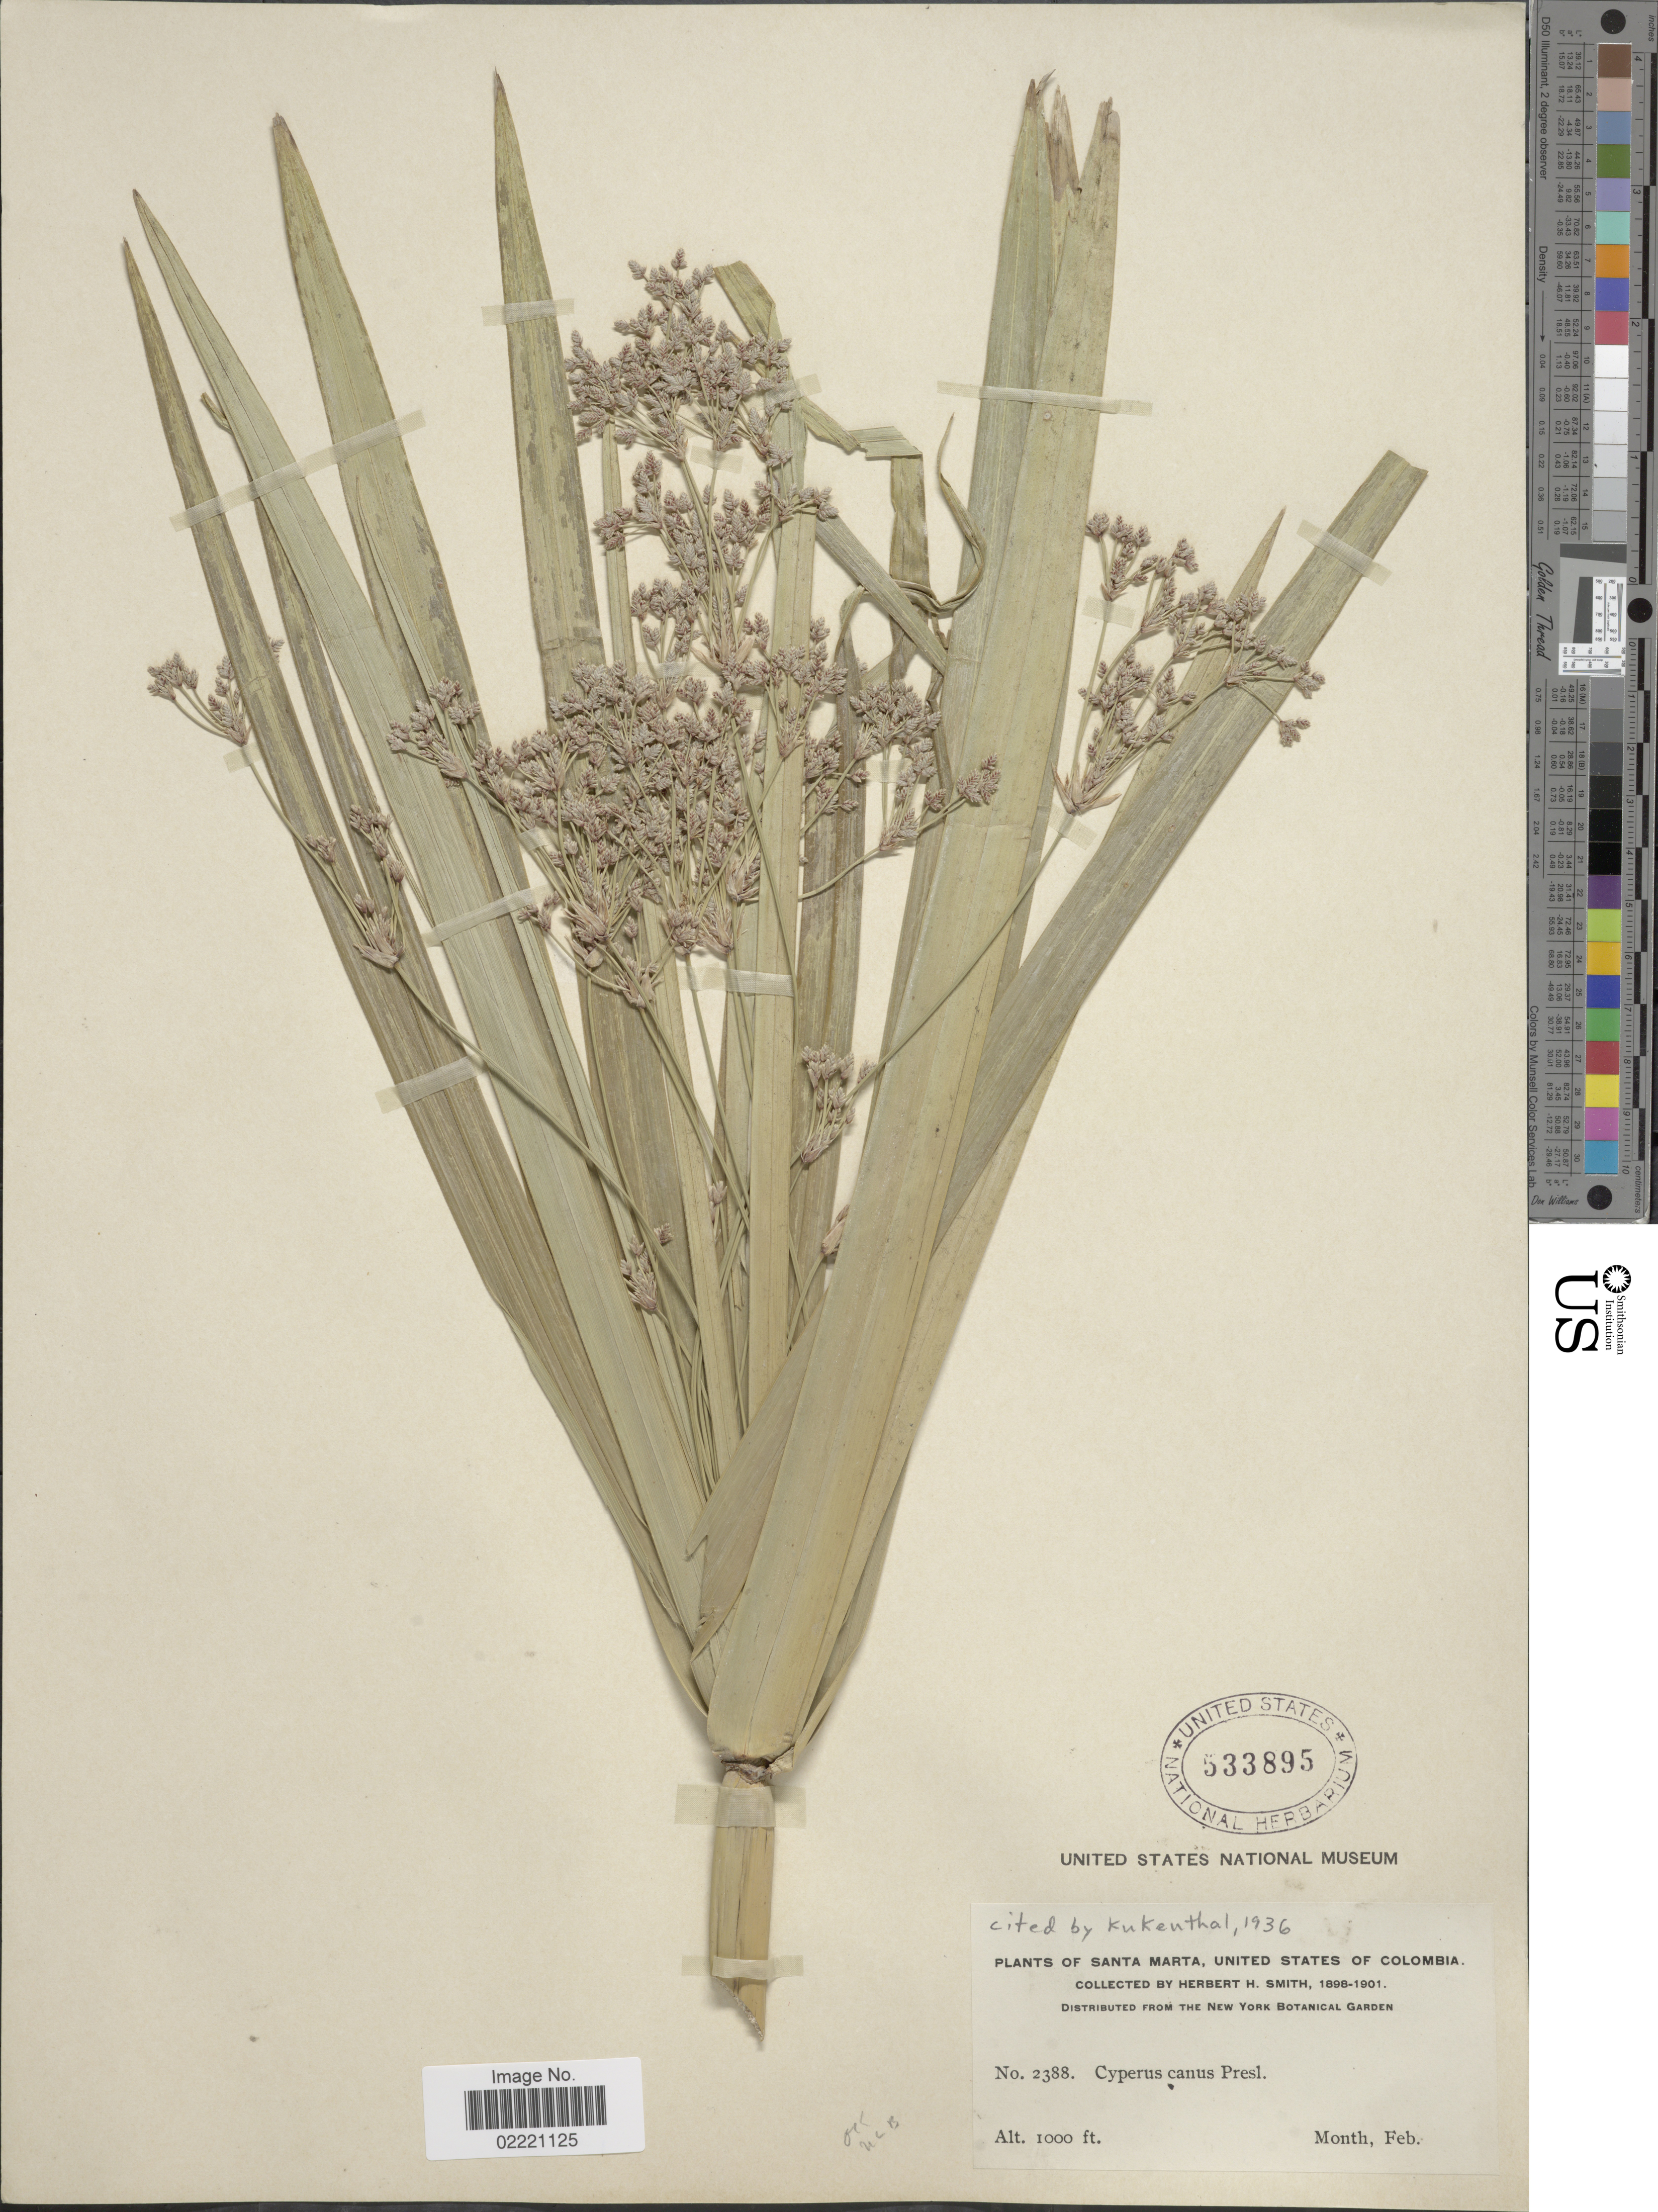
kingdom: Plantae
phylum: Tracheophyta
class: Liliopsida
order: Poales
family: Cyperaceae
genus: Cyperus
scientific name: Cyperus canus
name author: J. Presl & C. Presl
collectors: Herbert H. Smith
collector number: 2388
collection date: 1898-02/1901-02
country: Colombia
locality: Santa Marta, United States of Colombia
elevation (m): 305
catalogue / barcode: US 533895